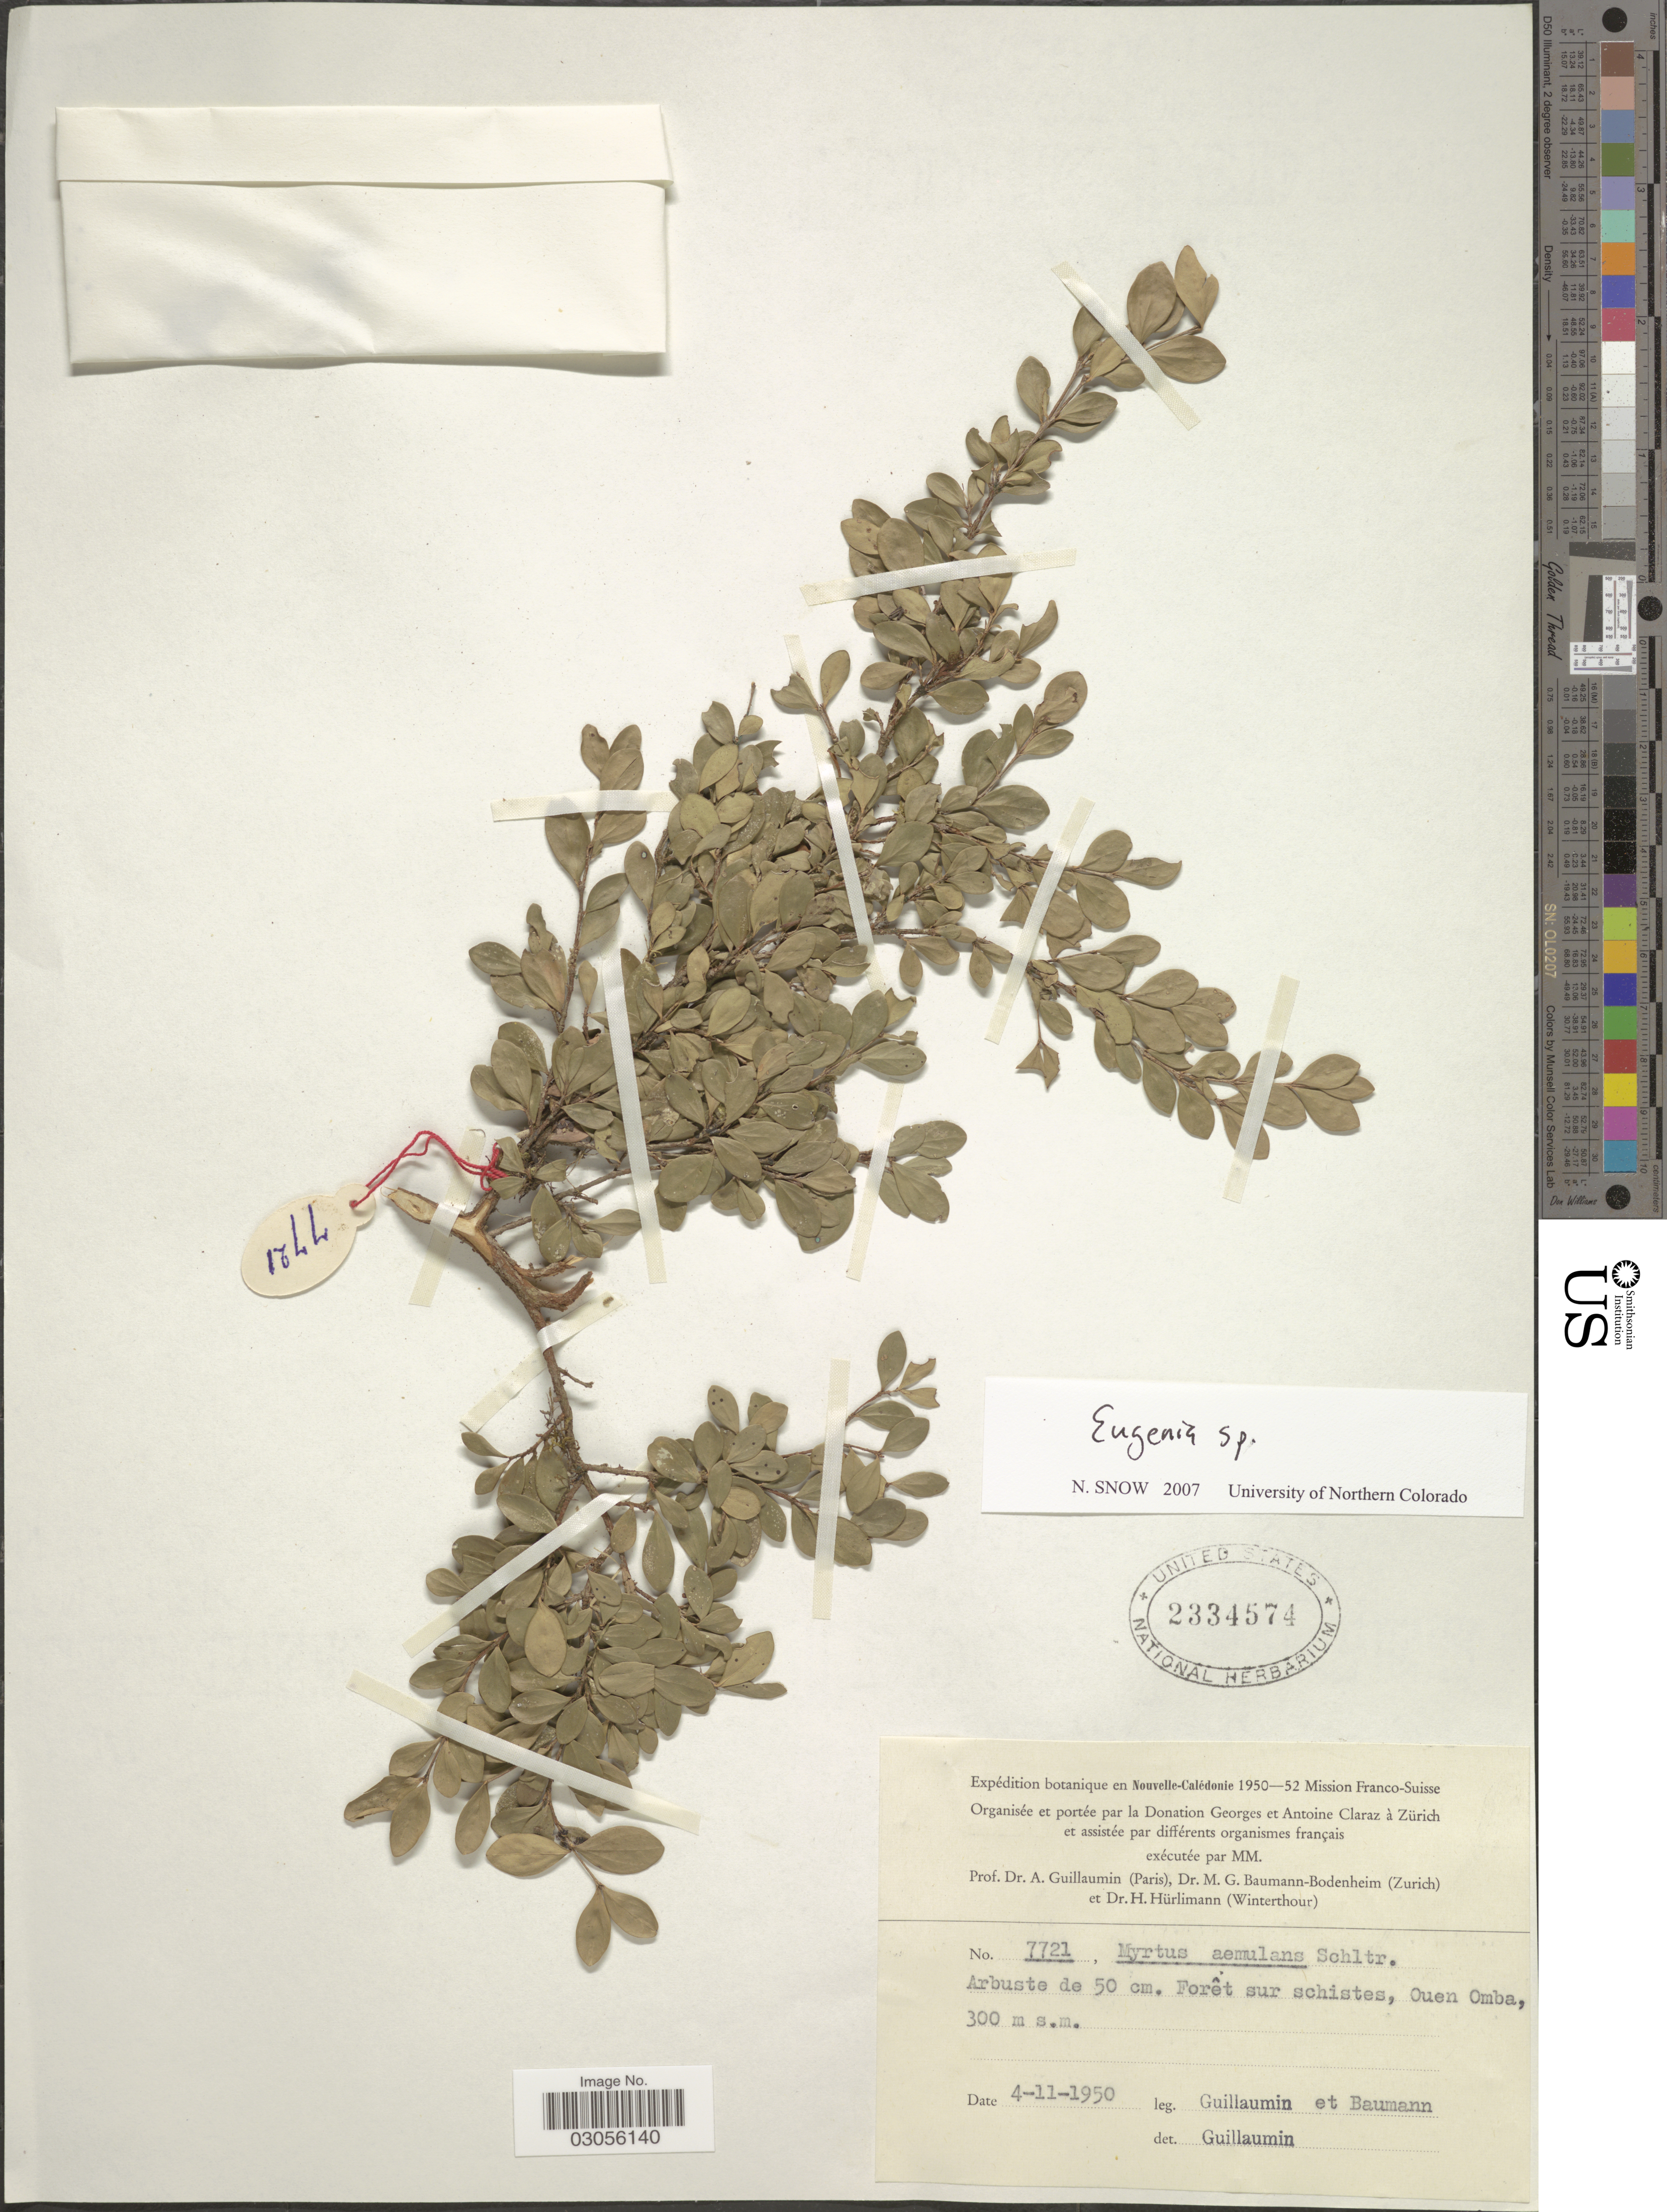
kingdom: Plantae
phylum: Tracheophyta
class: Magnoliopsida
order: Myrtales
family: Myrtaceae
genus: Eugenia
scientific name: Eugenia sp.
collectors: A. Guillaumin & M. G. Baumann-Bodenheim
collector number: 7721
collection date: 1950-11-04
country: New Caledonia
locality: Forêt sur schistes, Ouen Omba.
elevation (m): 300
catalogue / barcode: US 2334574